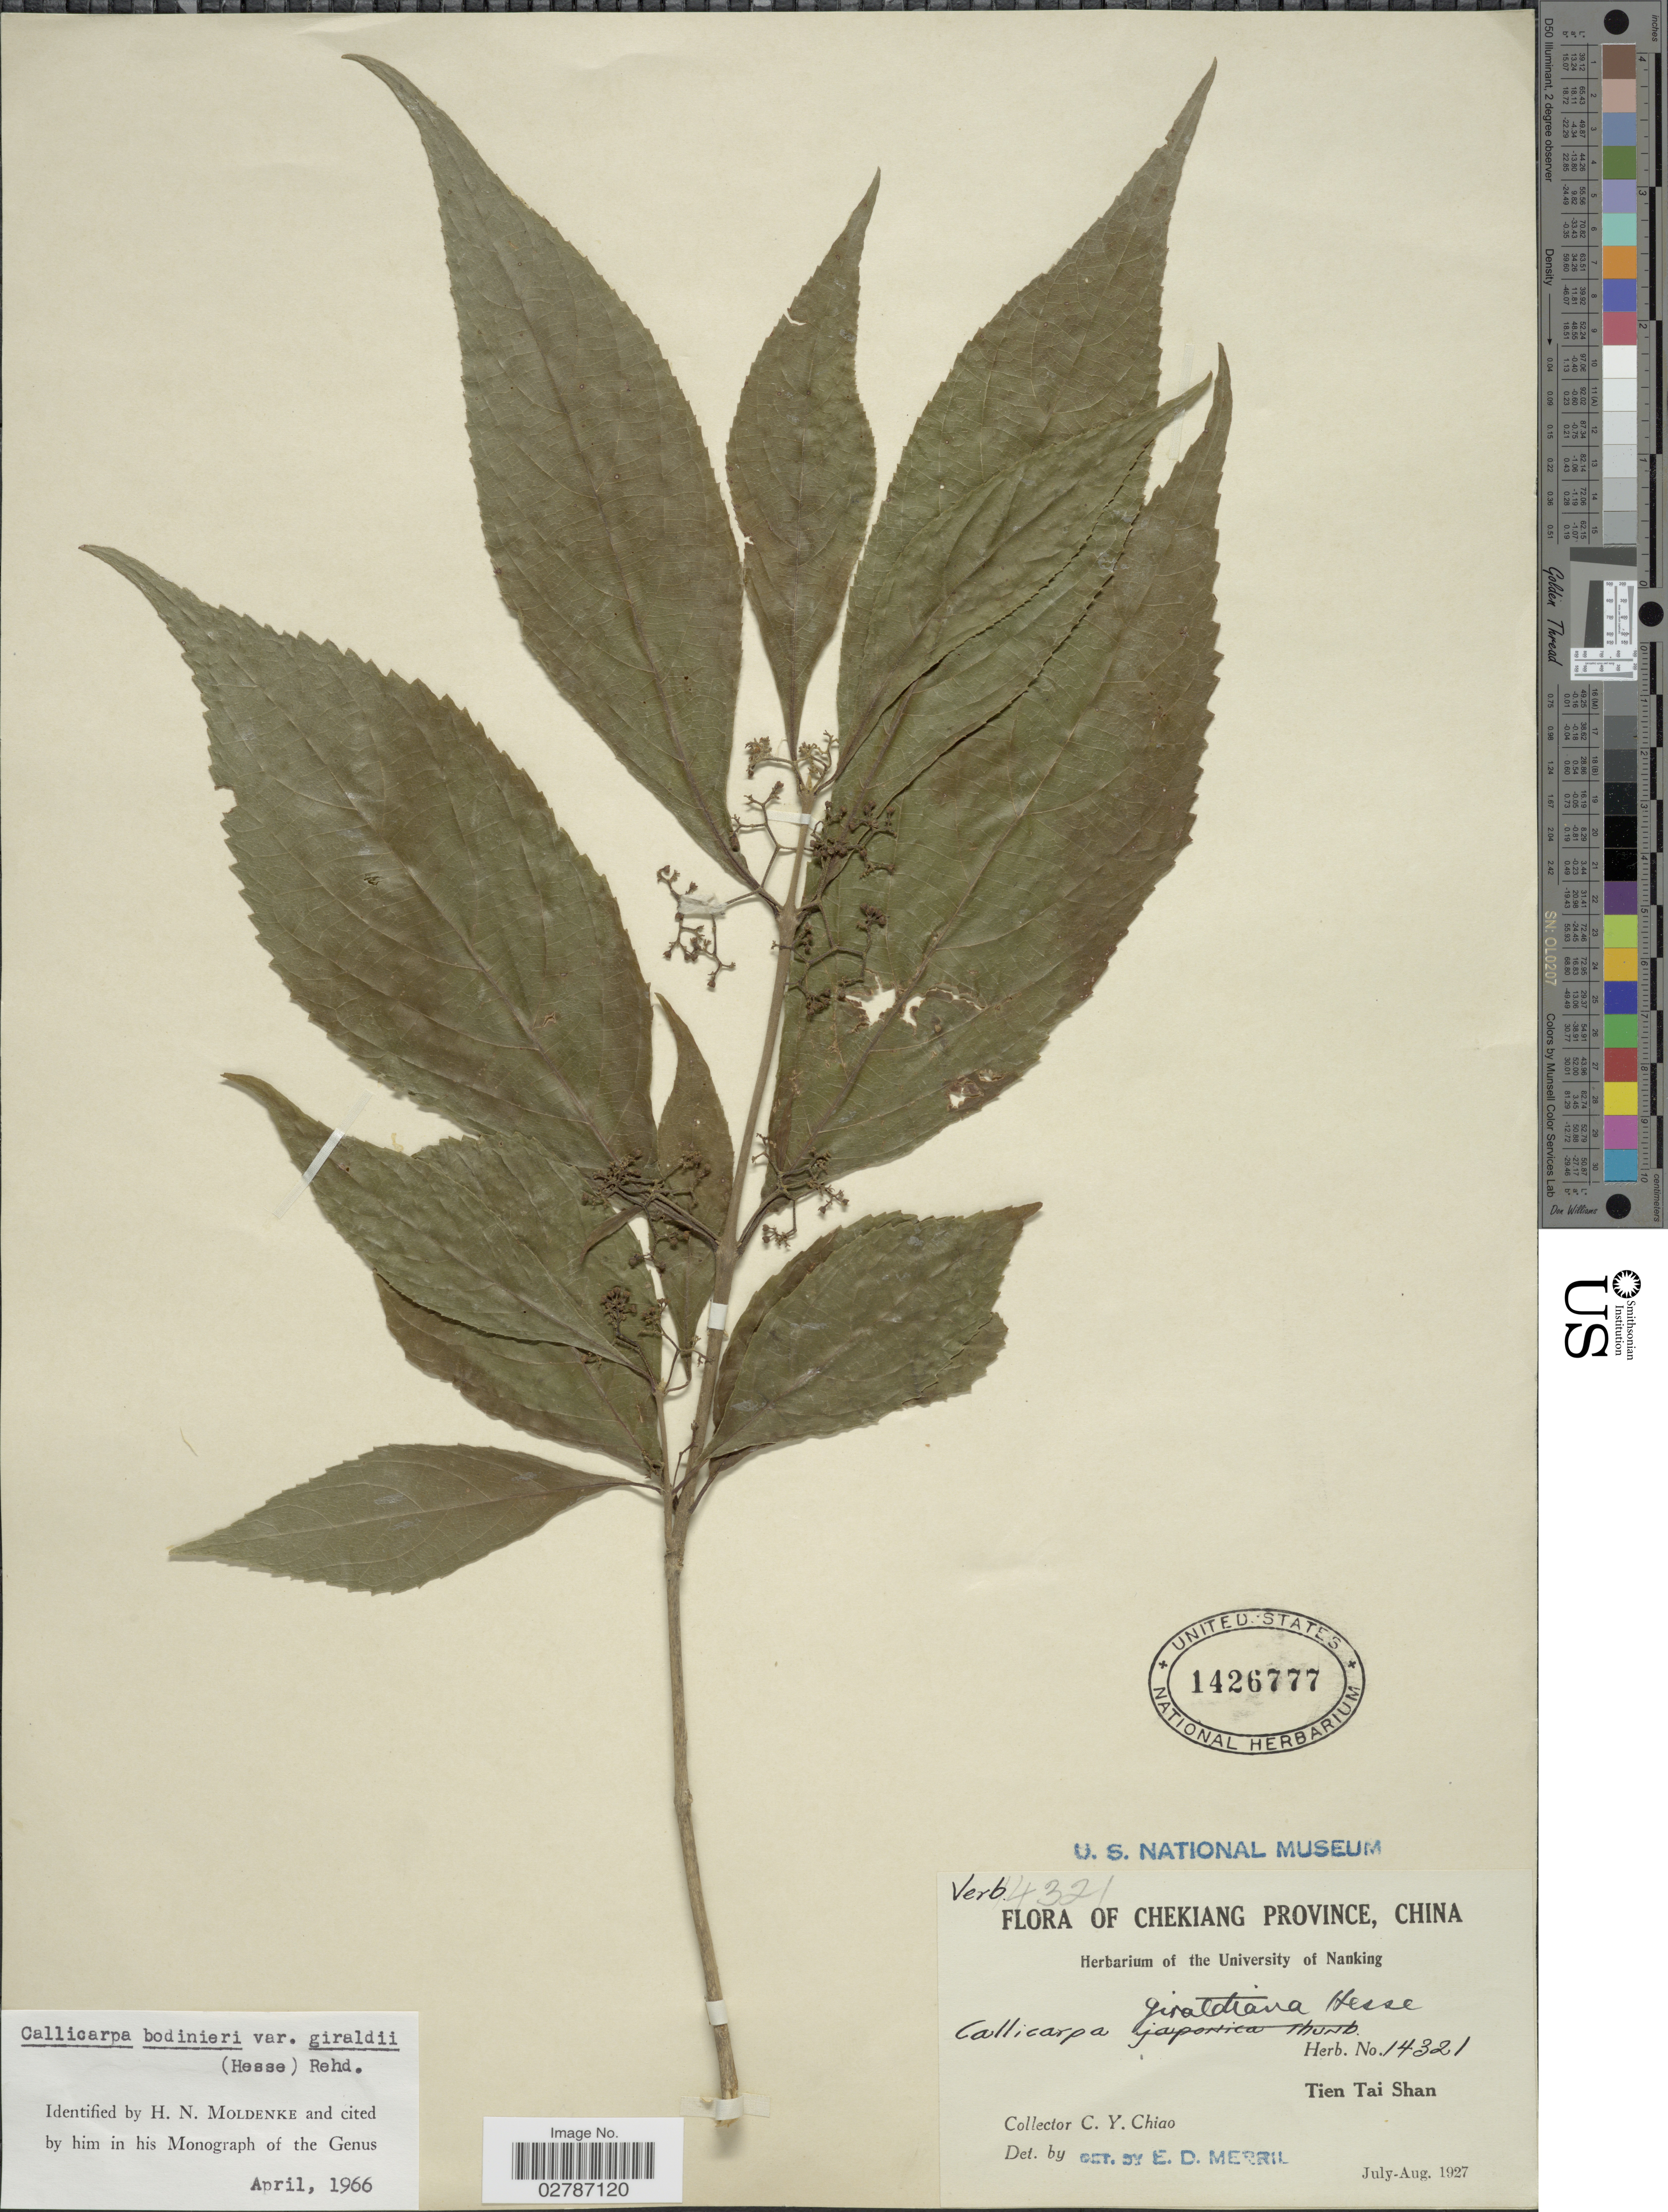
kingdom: Plantae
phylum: Tracheophyta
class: Magnoliopsida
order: Lamiales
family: Lamiaceae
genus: Callicarpa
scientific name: Callicarpa bodinieri var. giraldii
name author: (Hesse ex Rehder) Rehder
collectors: C. Y. Chiao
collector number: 14321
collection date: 1927-07/1927-08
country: China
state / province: Zhejiang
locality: Chekiang Province. Tien Tai Shan.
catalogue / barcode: US 1426777